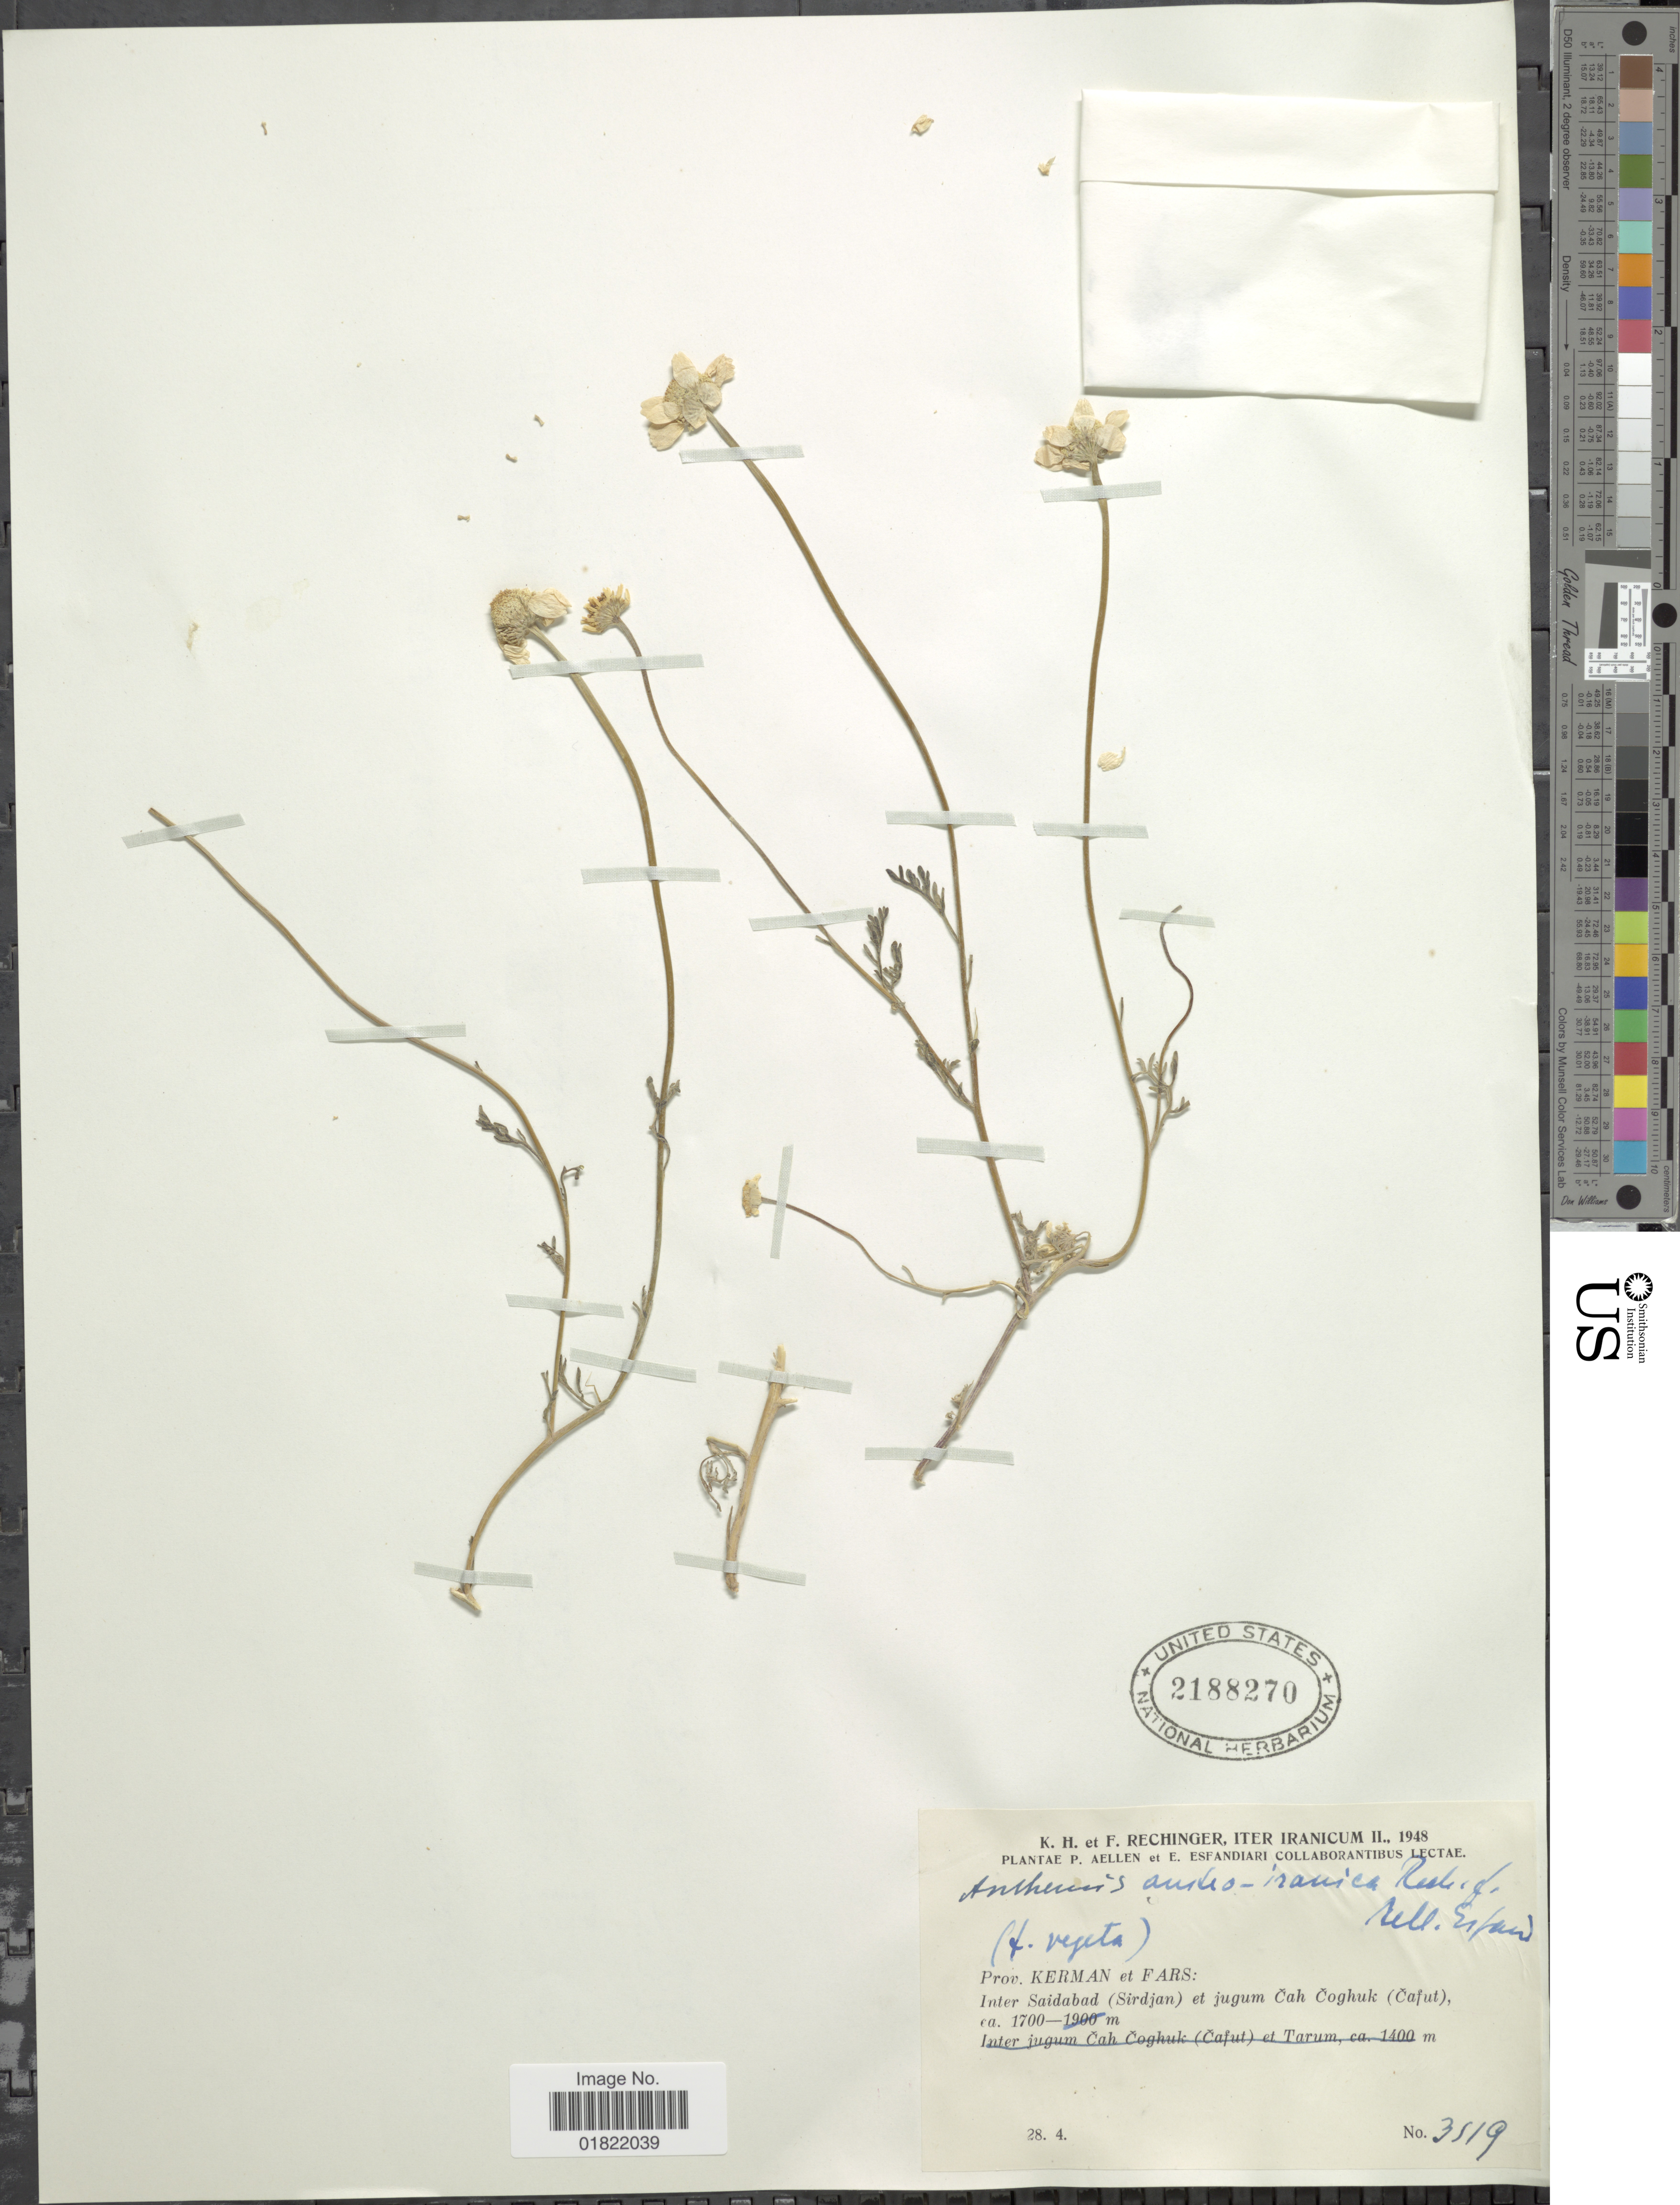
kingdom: Plantae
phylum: Tracheophyta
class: Magnoliopsida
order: Asterales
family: Asteraceae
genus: Anthemis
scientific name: Anthemis austroiranica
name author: Rech. f.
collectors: K. H. Rechinger & F. Rechinger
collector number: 3519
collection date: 1948-04-28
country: Iran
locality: Prov. Kerman et Fars: Inter Saidabad (Sirdjan) et jugum Cah Coghuk (Cafut) [interpreted]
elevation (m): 1700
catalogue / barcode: US 2188270